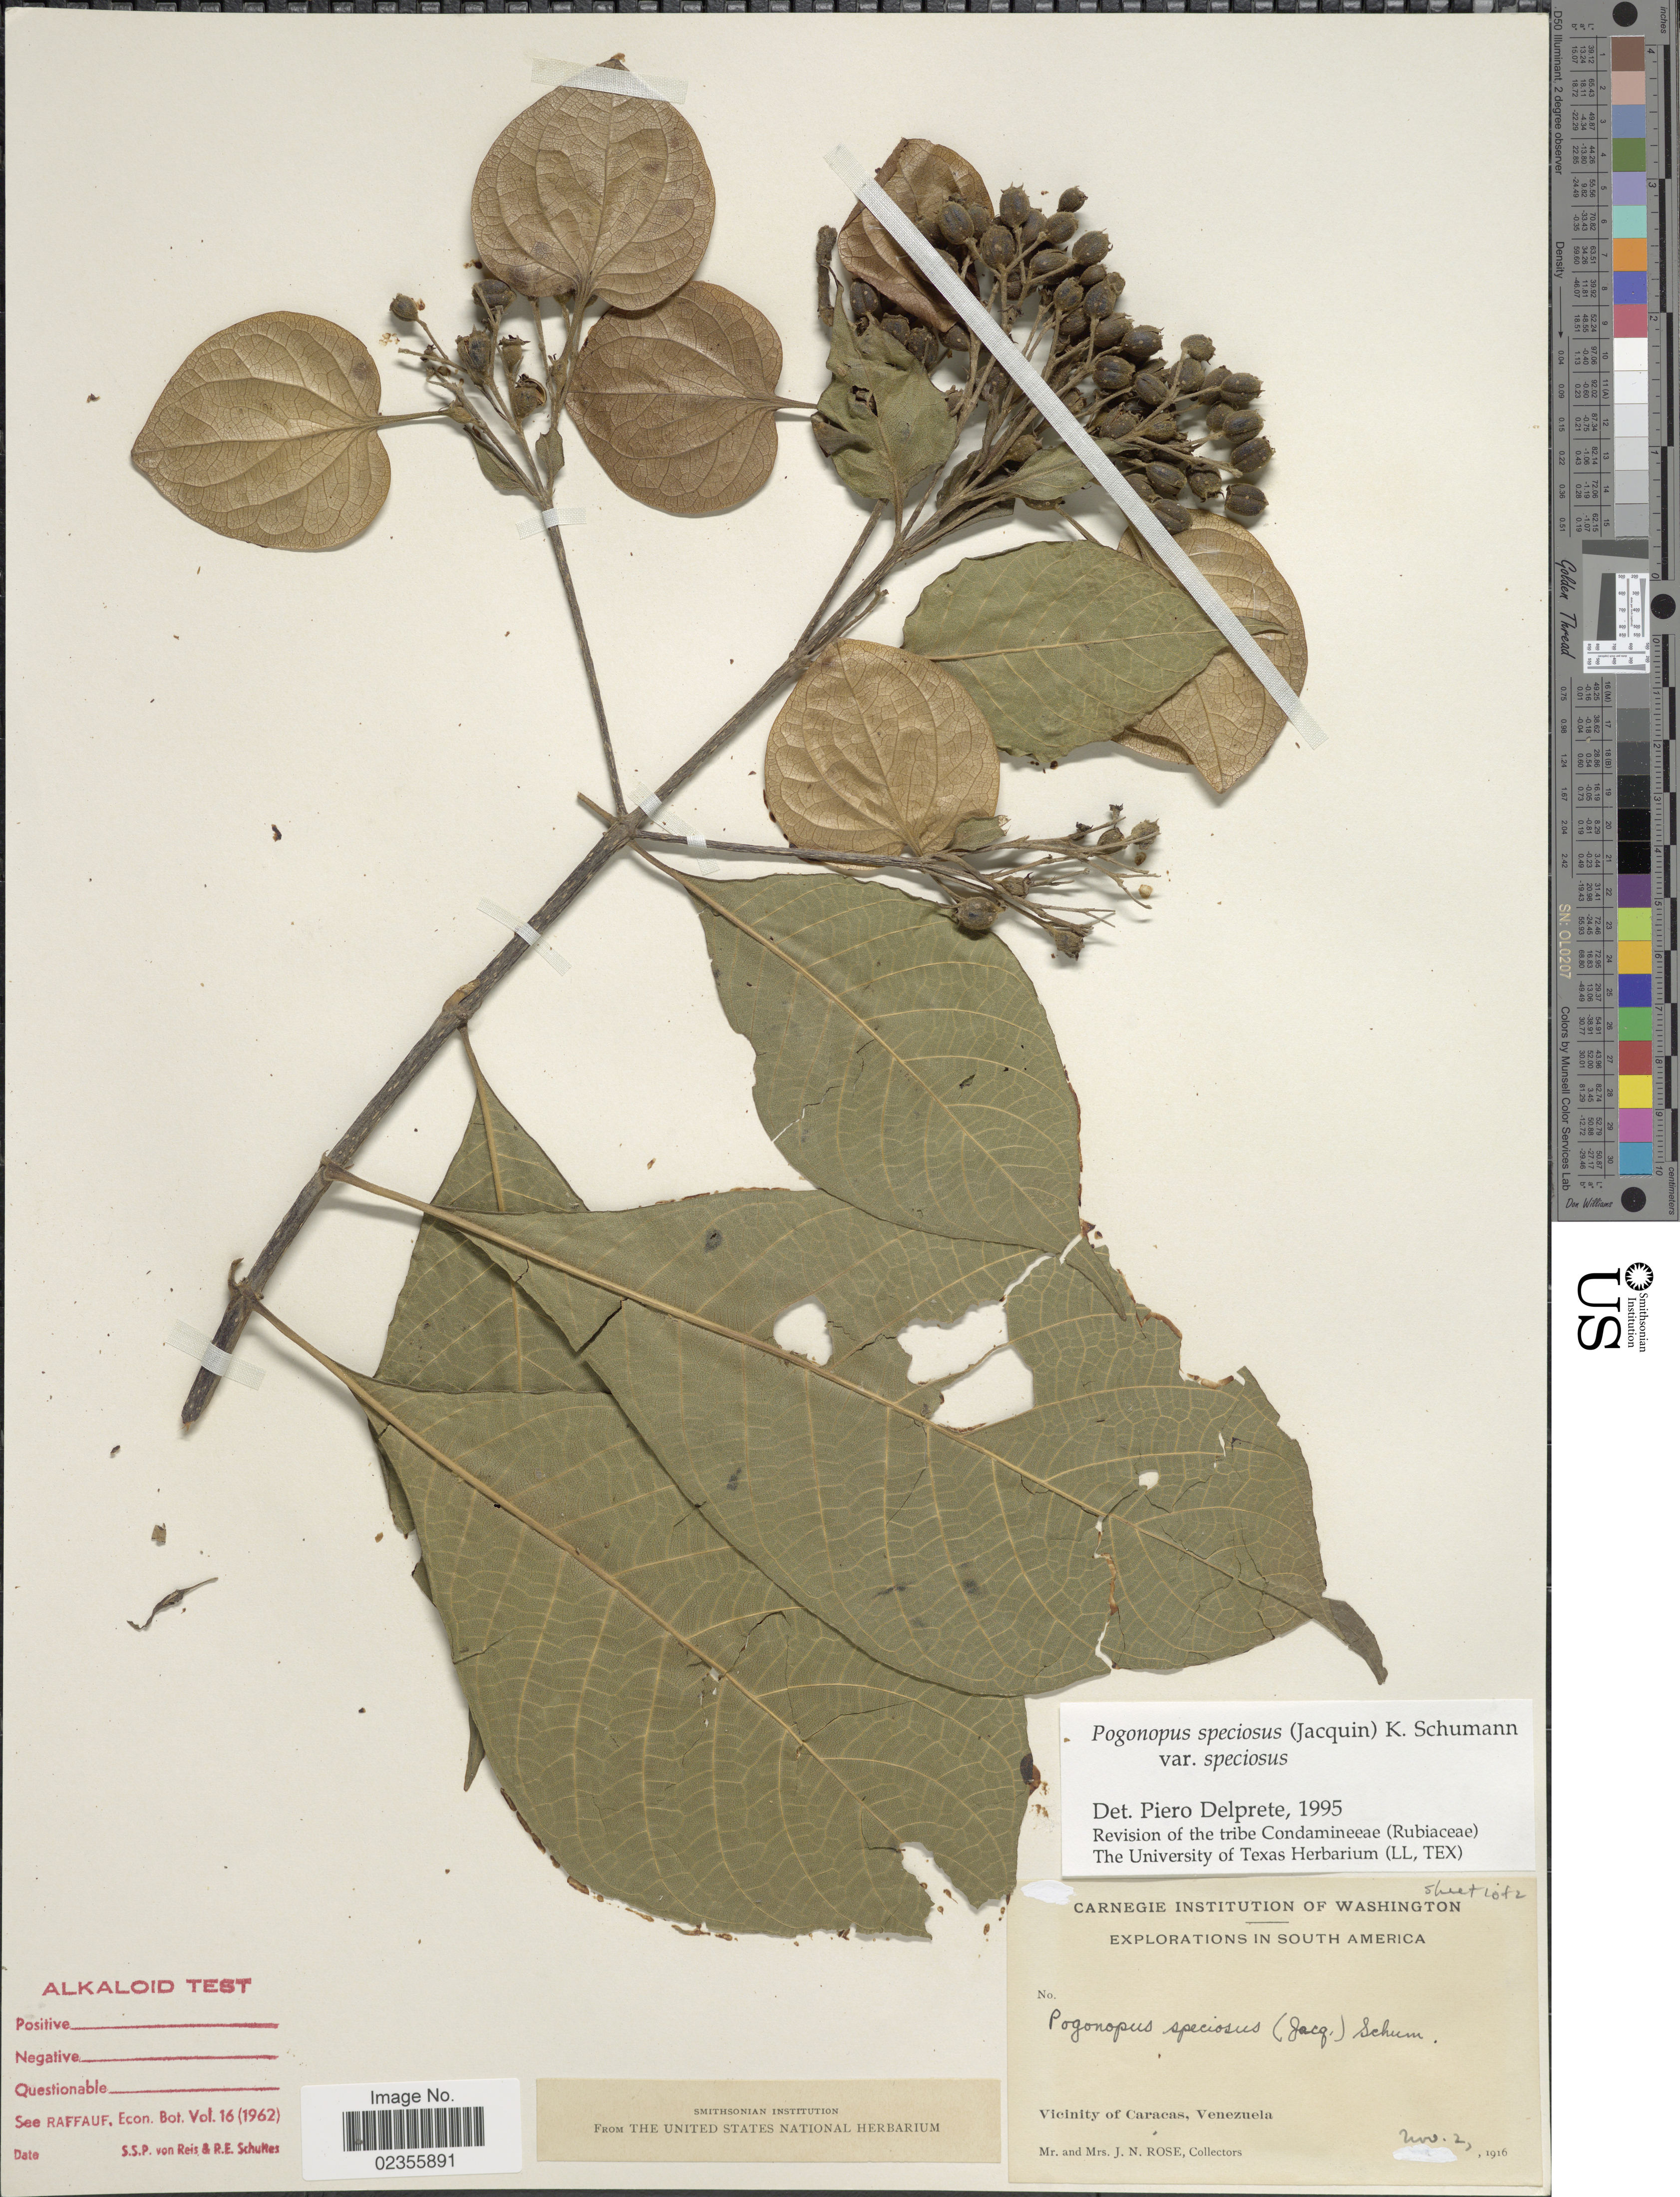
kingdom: Plantae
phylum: Tracheophyta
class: Magnoliopsida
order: Gentianales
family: Rubiaceae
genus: Pogonopus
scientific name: Pogonopus speciosus var. speciosus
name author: (Jacq.) K. Schum.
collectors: J. N. Rose & L. B. Rose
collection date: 1916-11-02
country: Venezuela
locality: Vicinity of Caracas, Venezuela